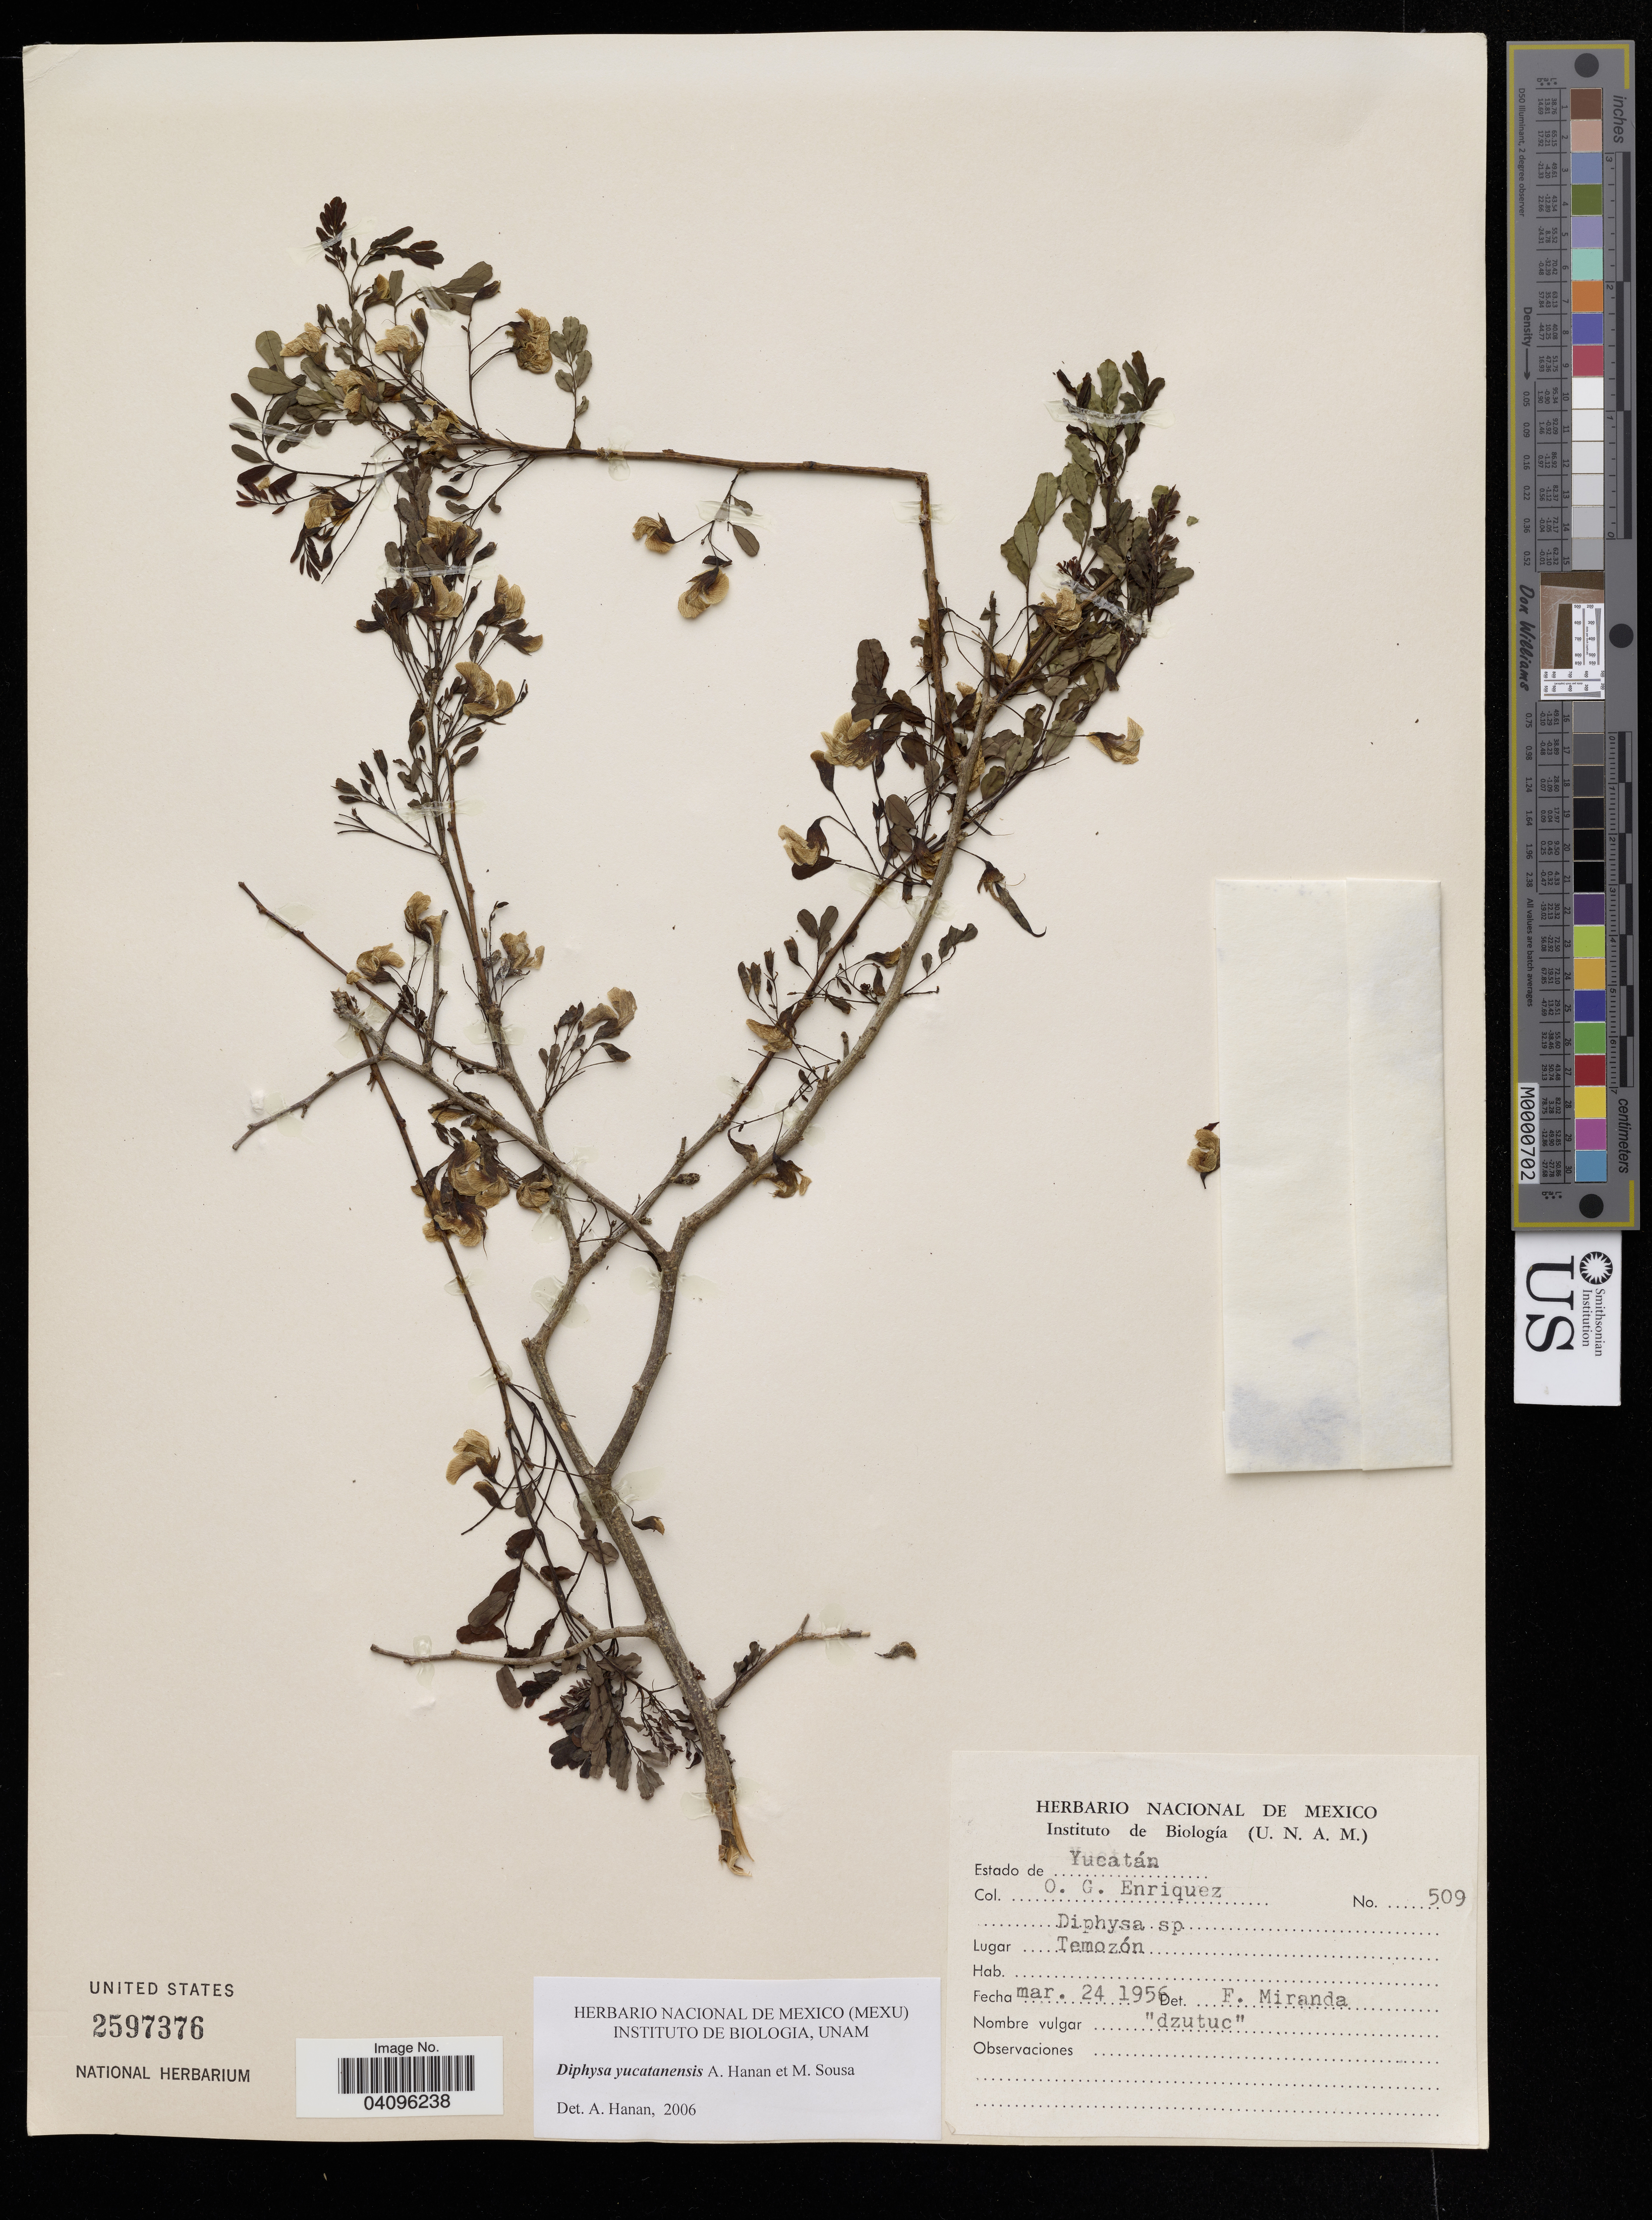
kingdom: Plantae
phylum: Tracheophyta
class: Magnoliopsida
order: Fabales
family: Fabaceae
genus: Diphysa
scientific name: Diphysa yucatanensis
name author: Hanan-Alipi & M. Sousa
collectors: O. Enriquez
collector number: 509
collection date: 1956-03-24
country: Mexico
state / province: Yucatán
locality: Temozón.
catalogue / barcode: US 2597376